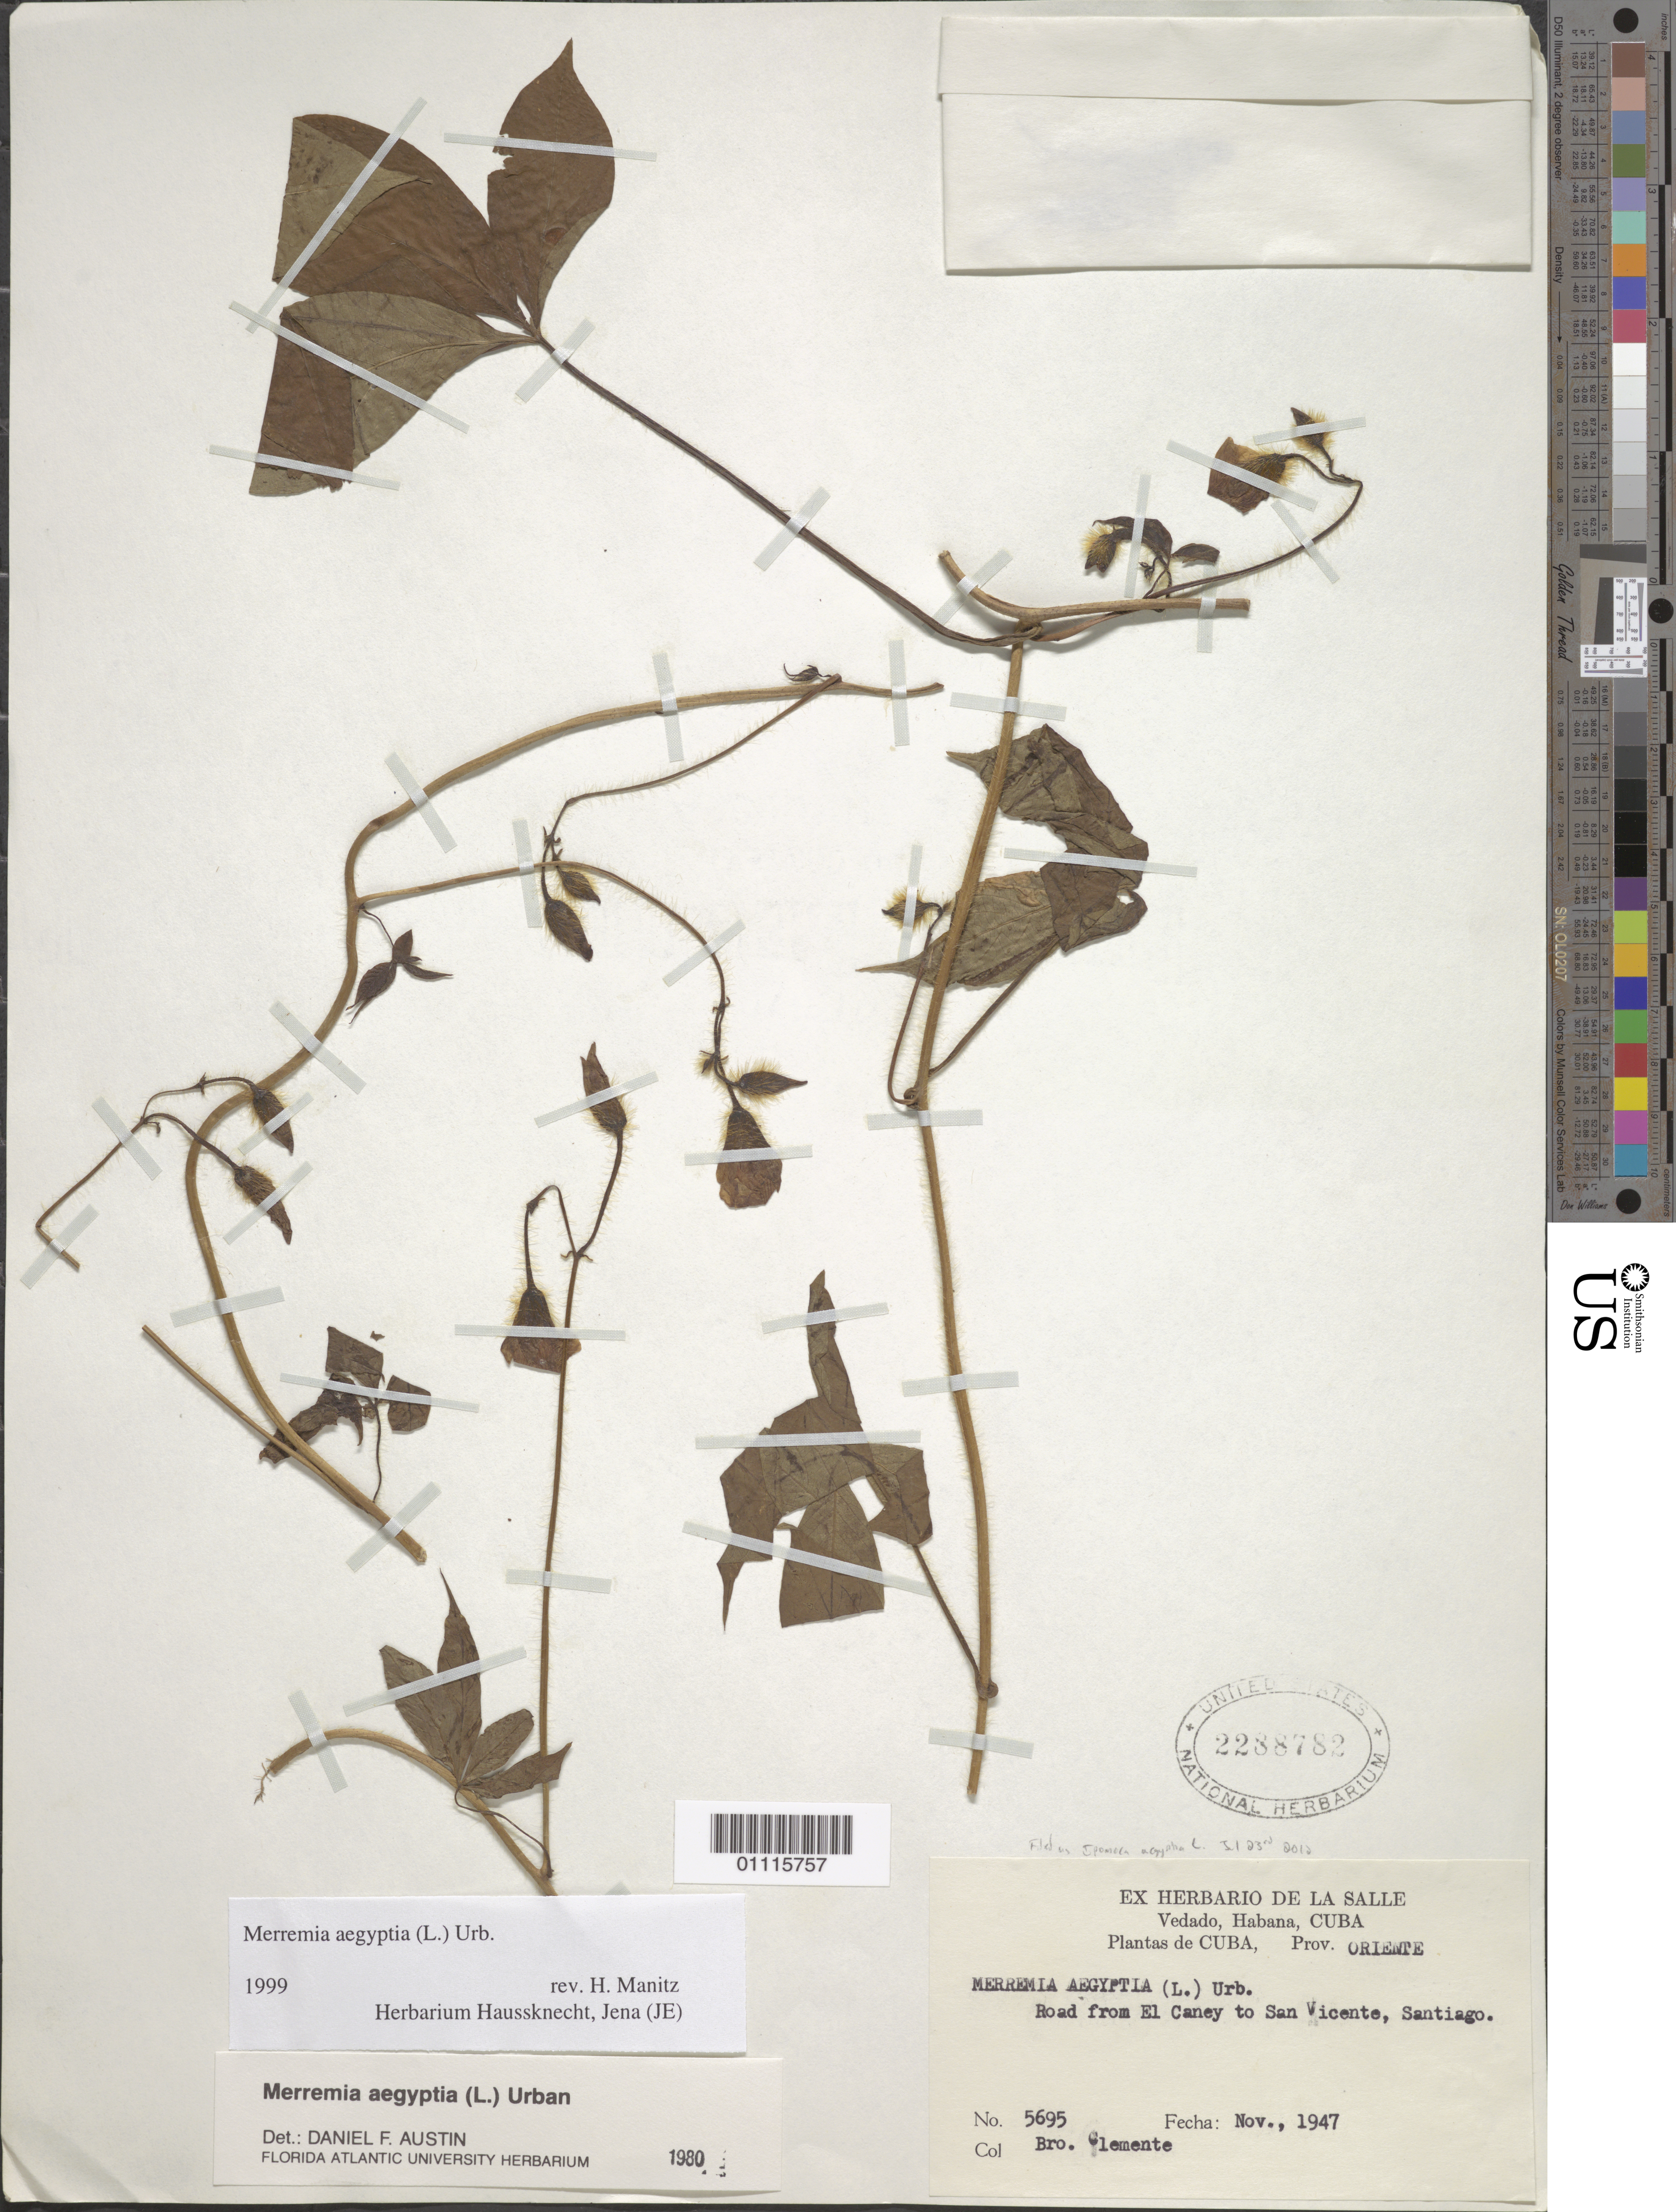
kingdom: Plantae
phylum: Tracheophyta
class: Magnoliopsida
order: Solanales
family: Convolvulaceae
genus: Distimake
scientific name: Distimake aegyptius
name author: (L.) A. R. Simões & Staples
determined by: Strong, Mark T., (BOT), Smithsonian Institution - National Museum of Natural History (UNITED STATES)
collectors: Bro. Clemente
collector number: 5695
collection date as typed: Nov 1947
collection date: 1947-11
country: Cuba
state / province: Santiago de Cuba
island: Cuba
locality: Road from El Caney to San Vicente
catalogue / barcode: US 2288782